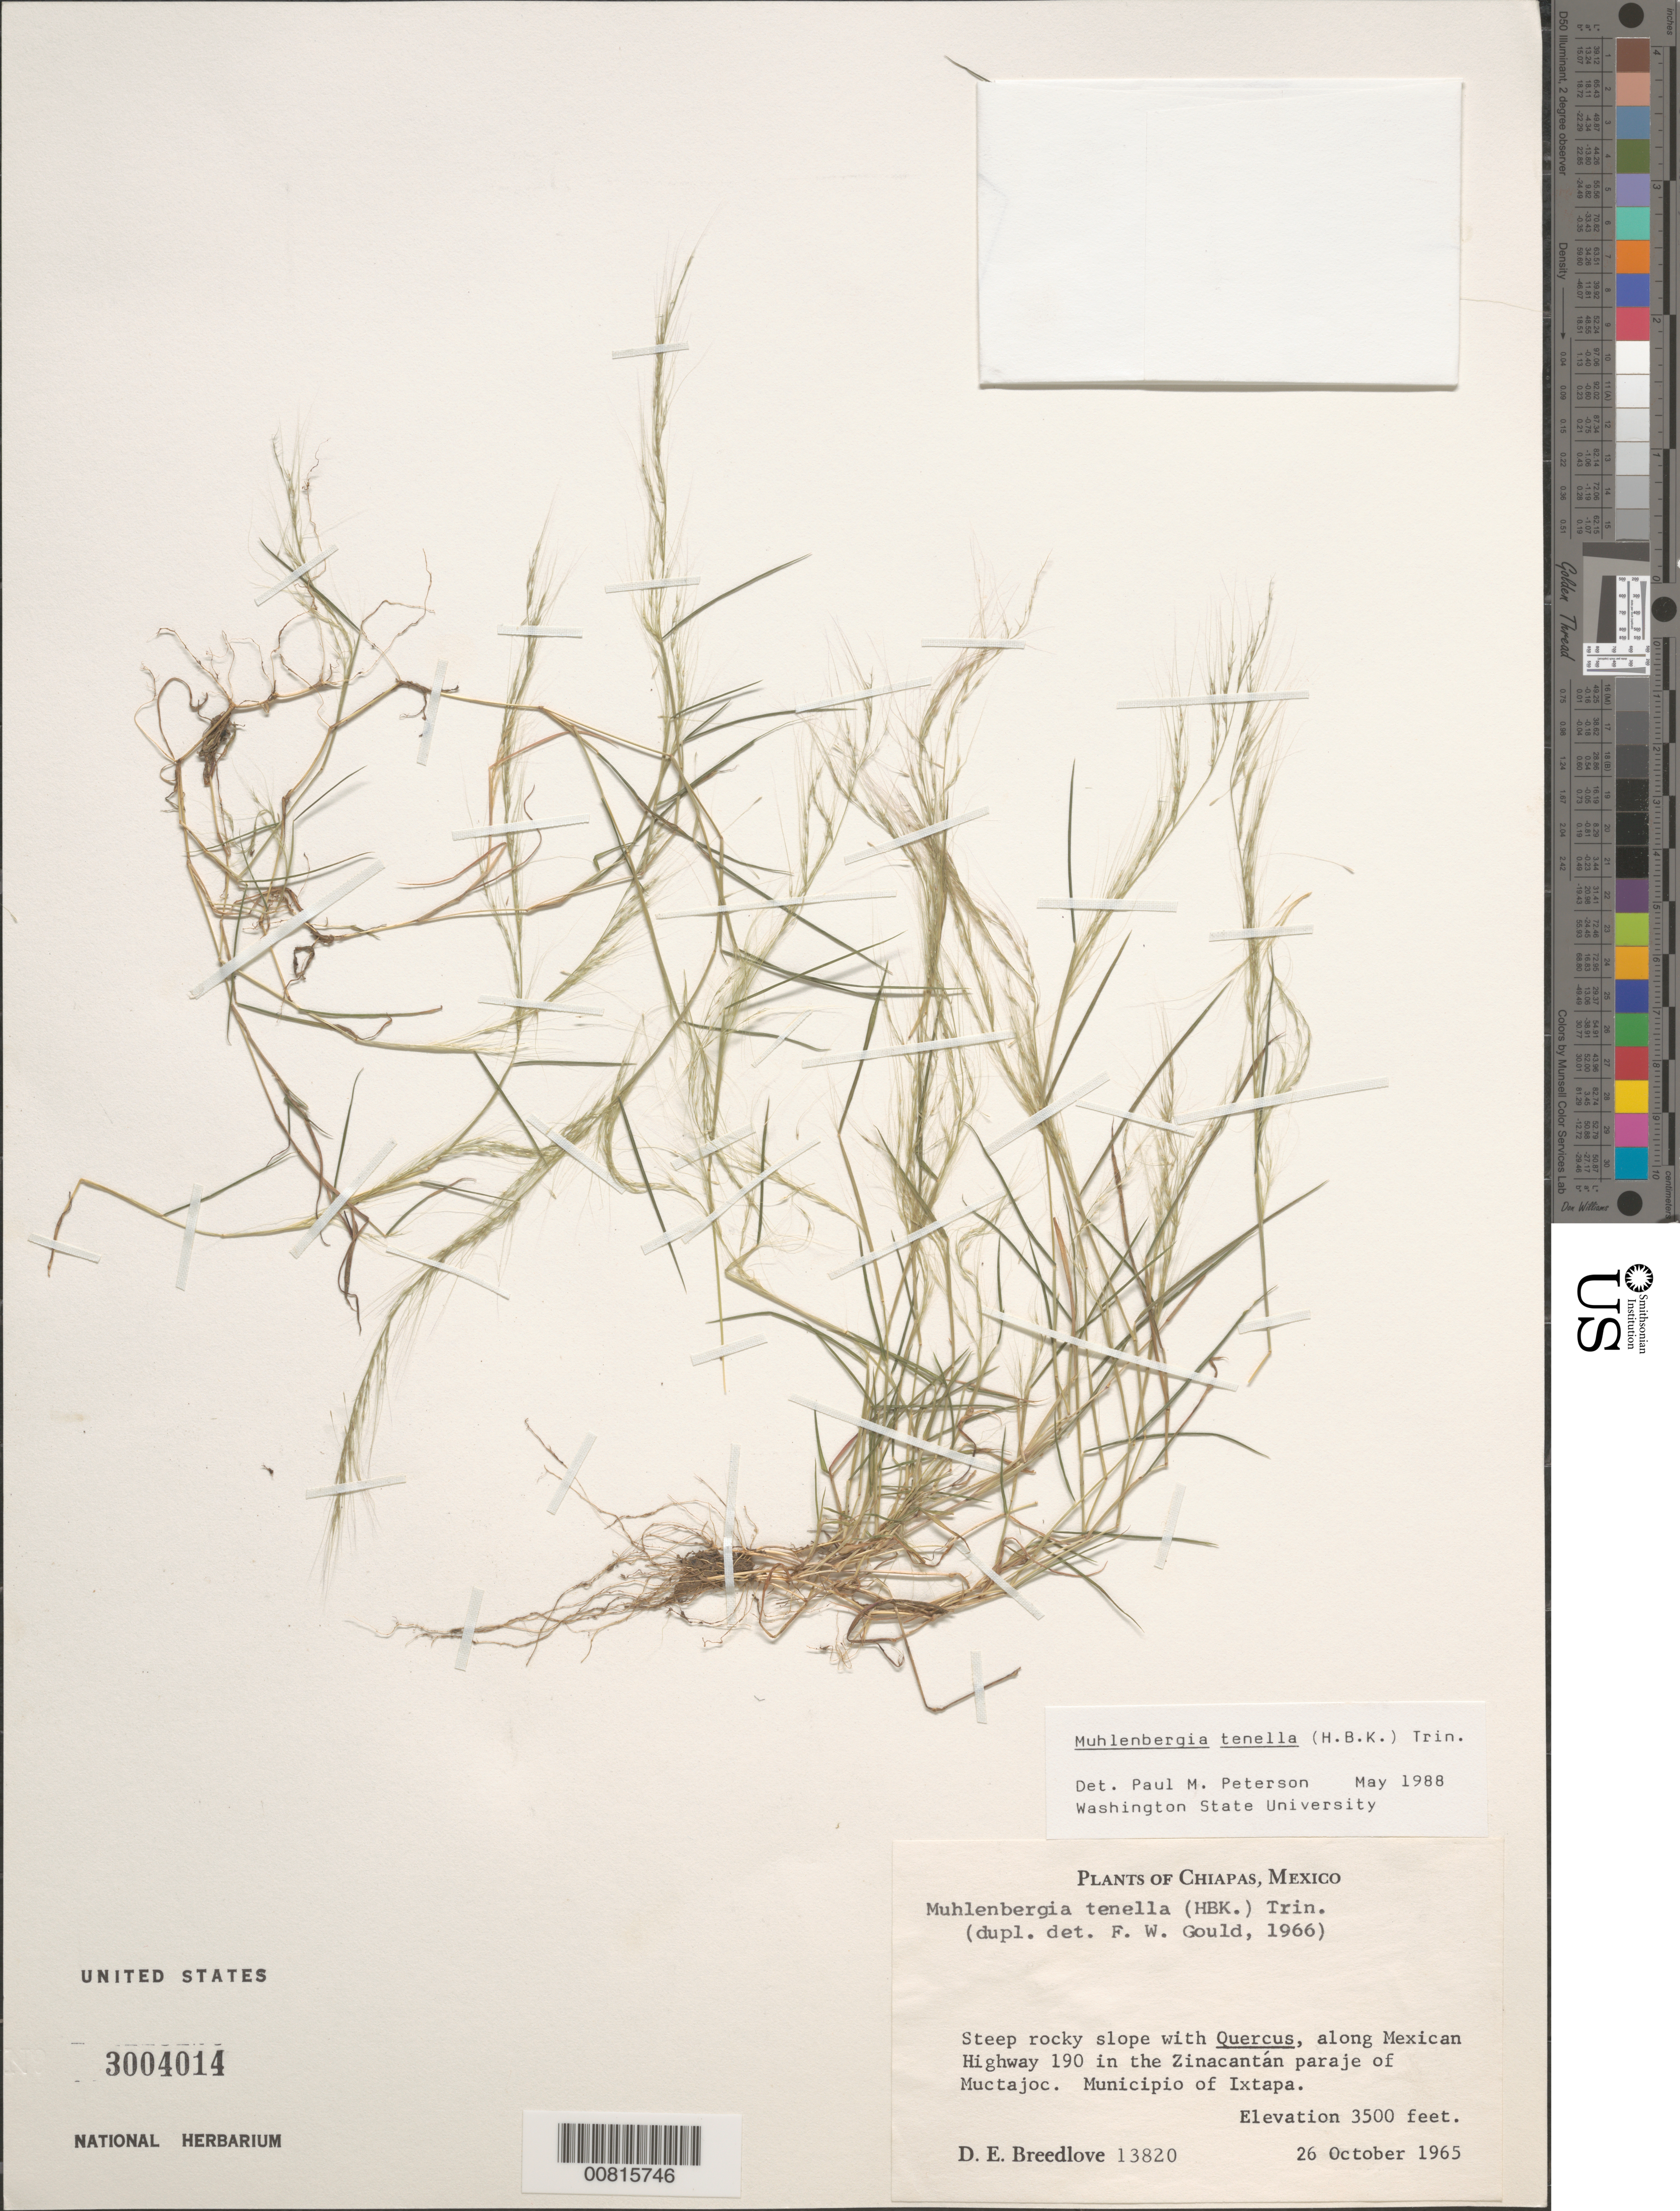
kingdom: Plantae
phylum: Tracheophyta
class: Liliopsida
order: Poales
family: Poaceae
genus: Muhlenbergia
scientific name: Muhlenbergia tenella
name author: (Kunth) Trin.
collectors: D. E. Breedlove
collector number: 13820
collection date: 1965-10-26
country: Mexico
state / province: Chiapas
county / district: Ixtapa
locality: Along Mexican hwy 190 at paraje of Muctajoc, mpio. Ixtapa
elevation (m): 1067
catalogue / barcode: US 3004014